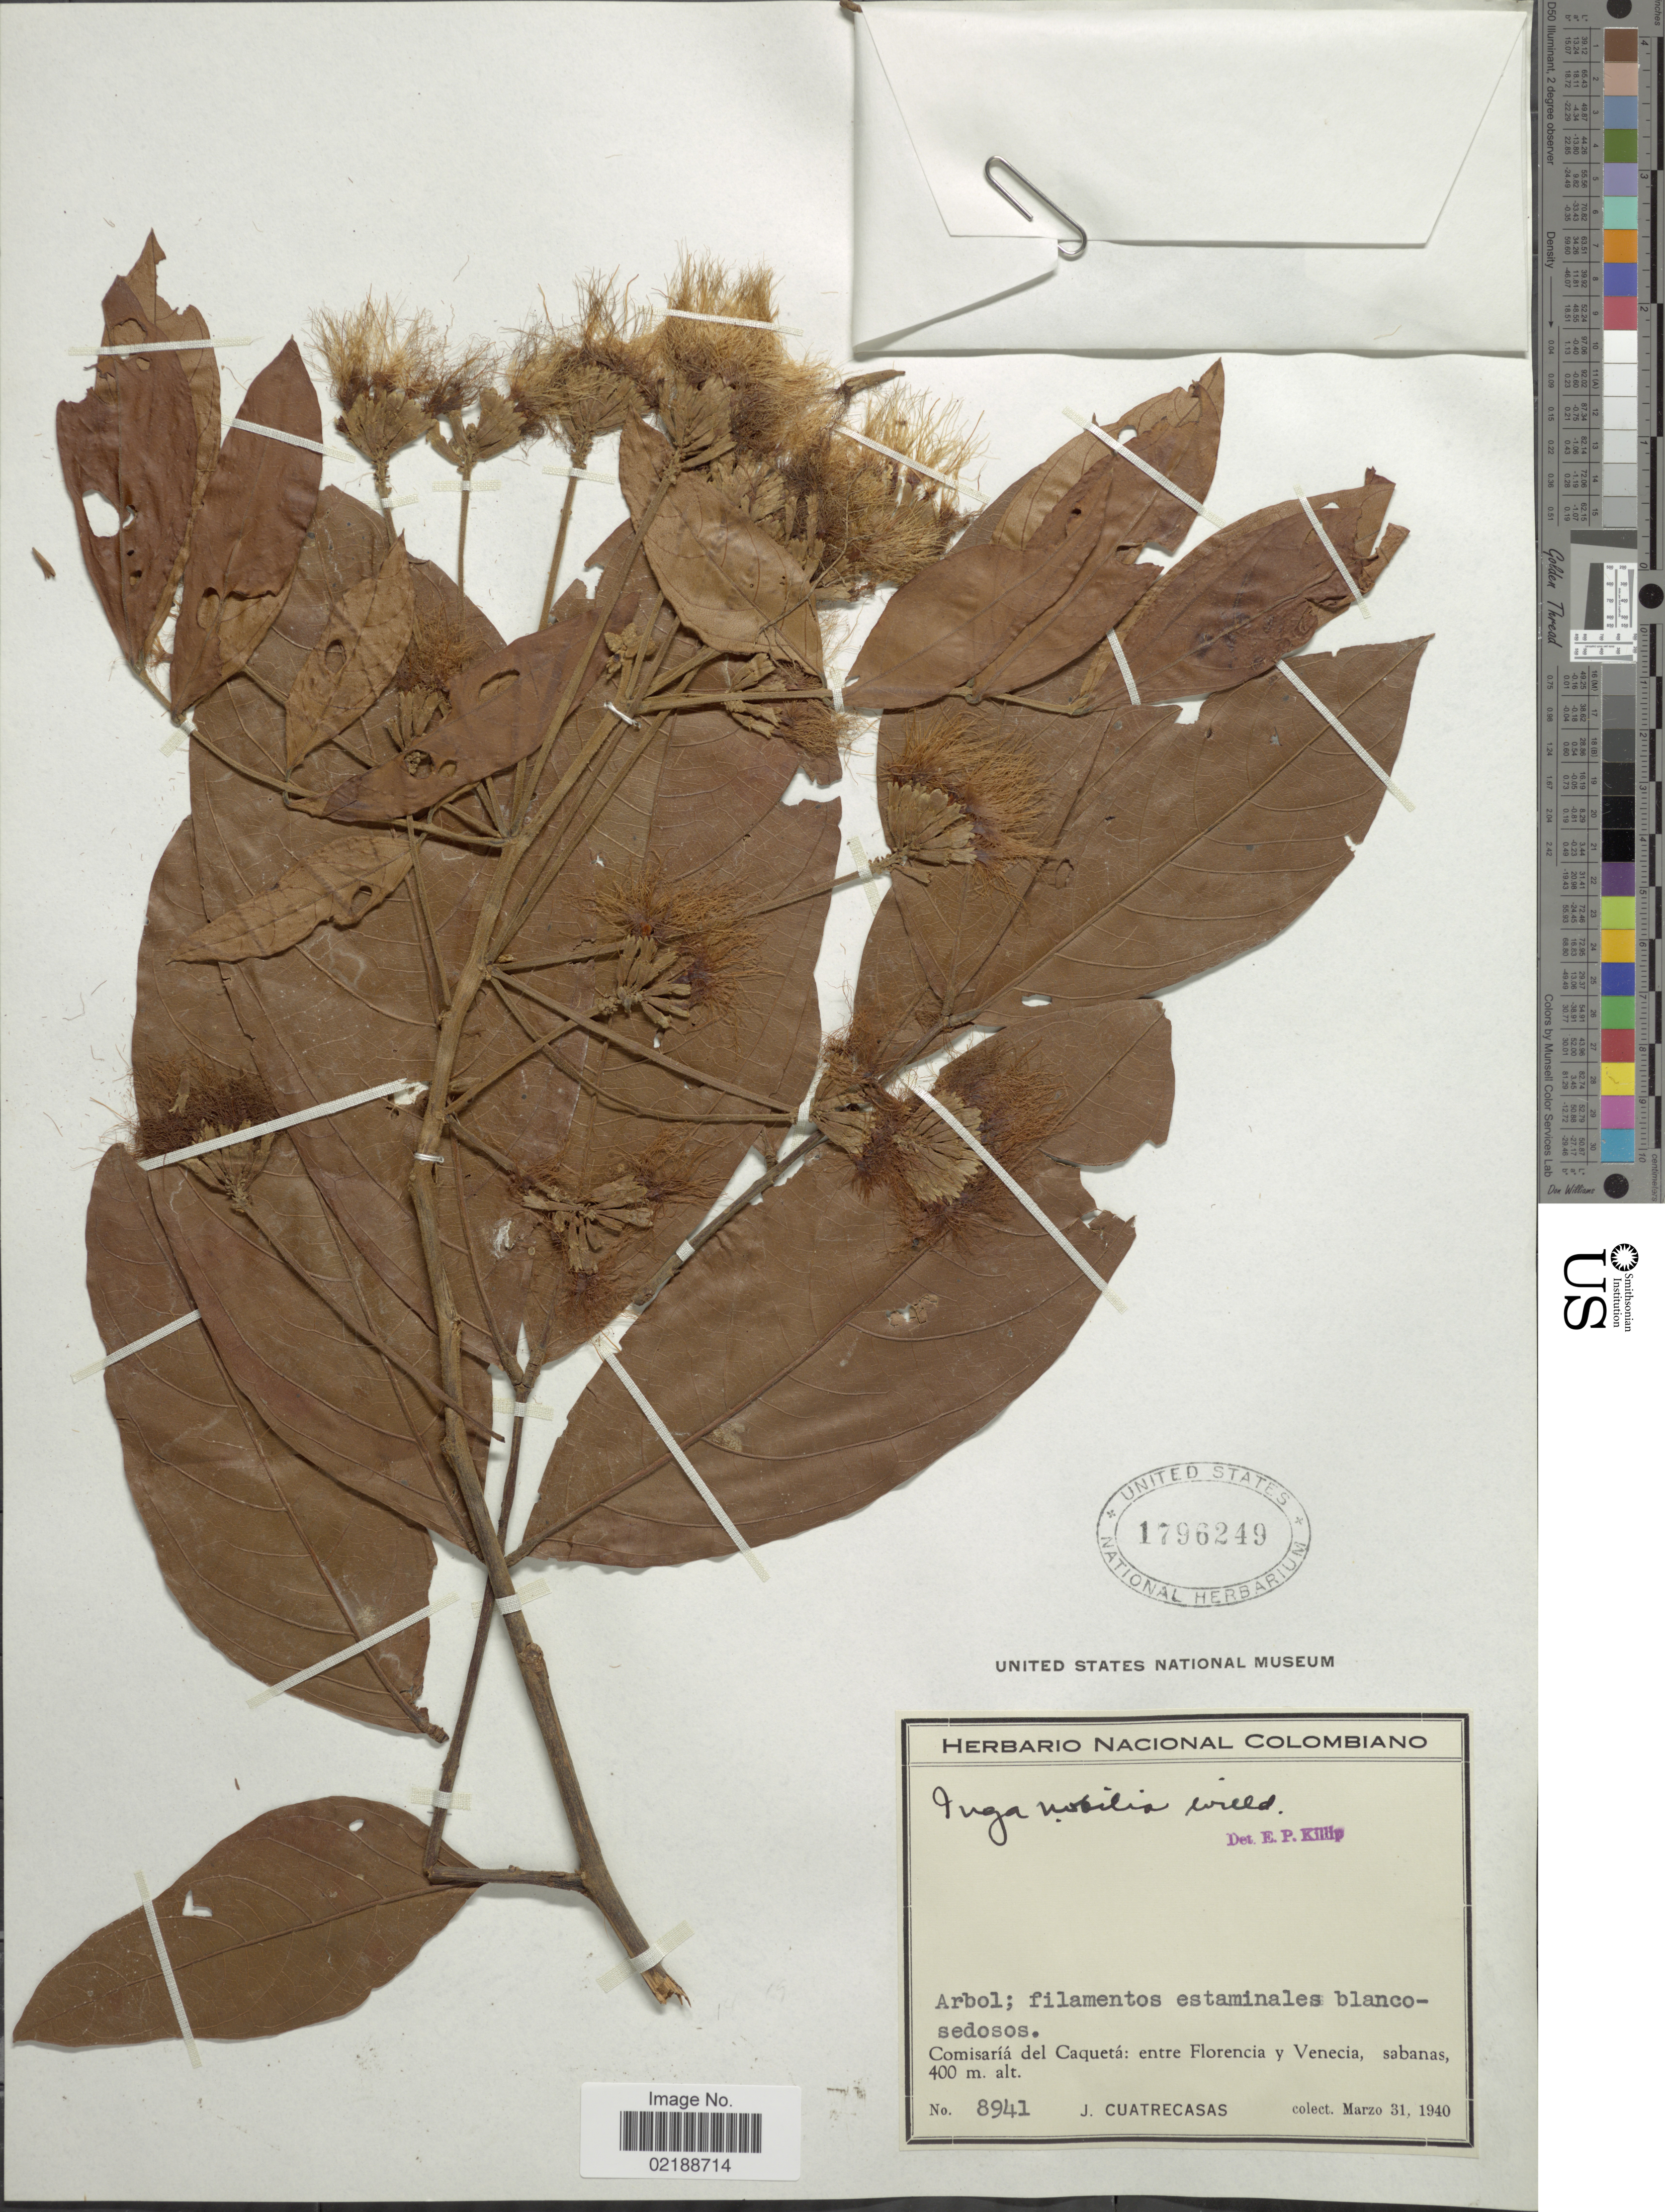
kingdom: Plantae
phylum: Tracheophyta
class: Magnoliopsida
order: Fabales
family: Fabaceae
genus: Inga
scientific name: Inga nobilis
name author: Willd.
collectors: J. Cuatrecasas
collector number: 8941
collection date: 1940-03-31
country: Colombia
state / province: Caquetá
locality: Comisaríá del Caquetá: entre Florencia y Venecia, sabanas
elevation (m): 400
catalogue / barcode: US 1796249